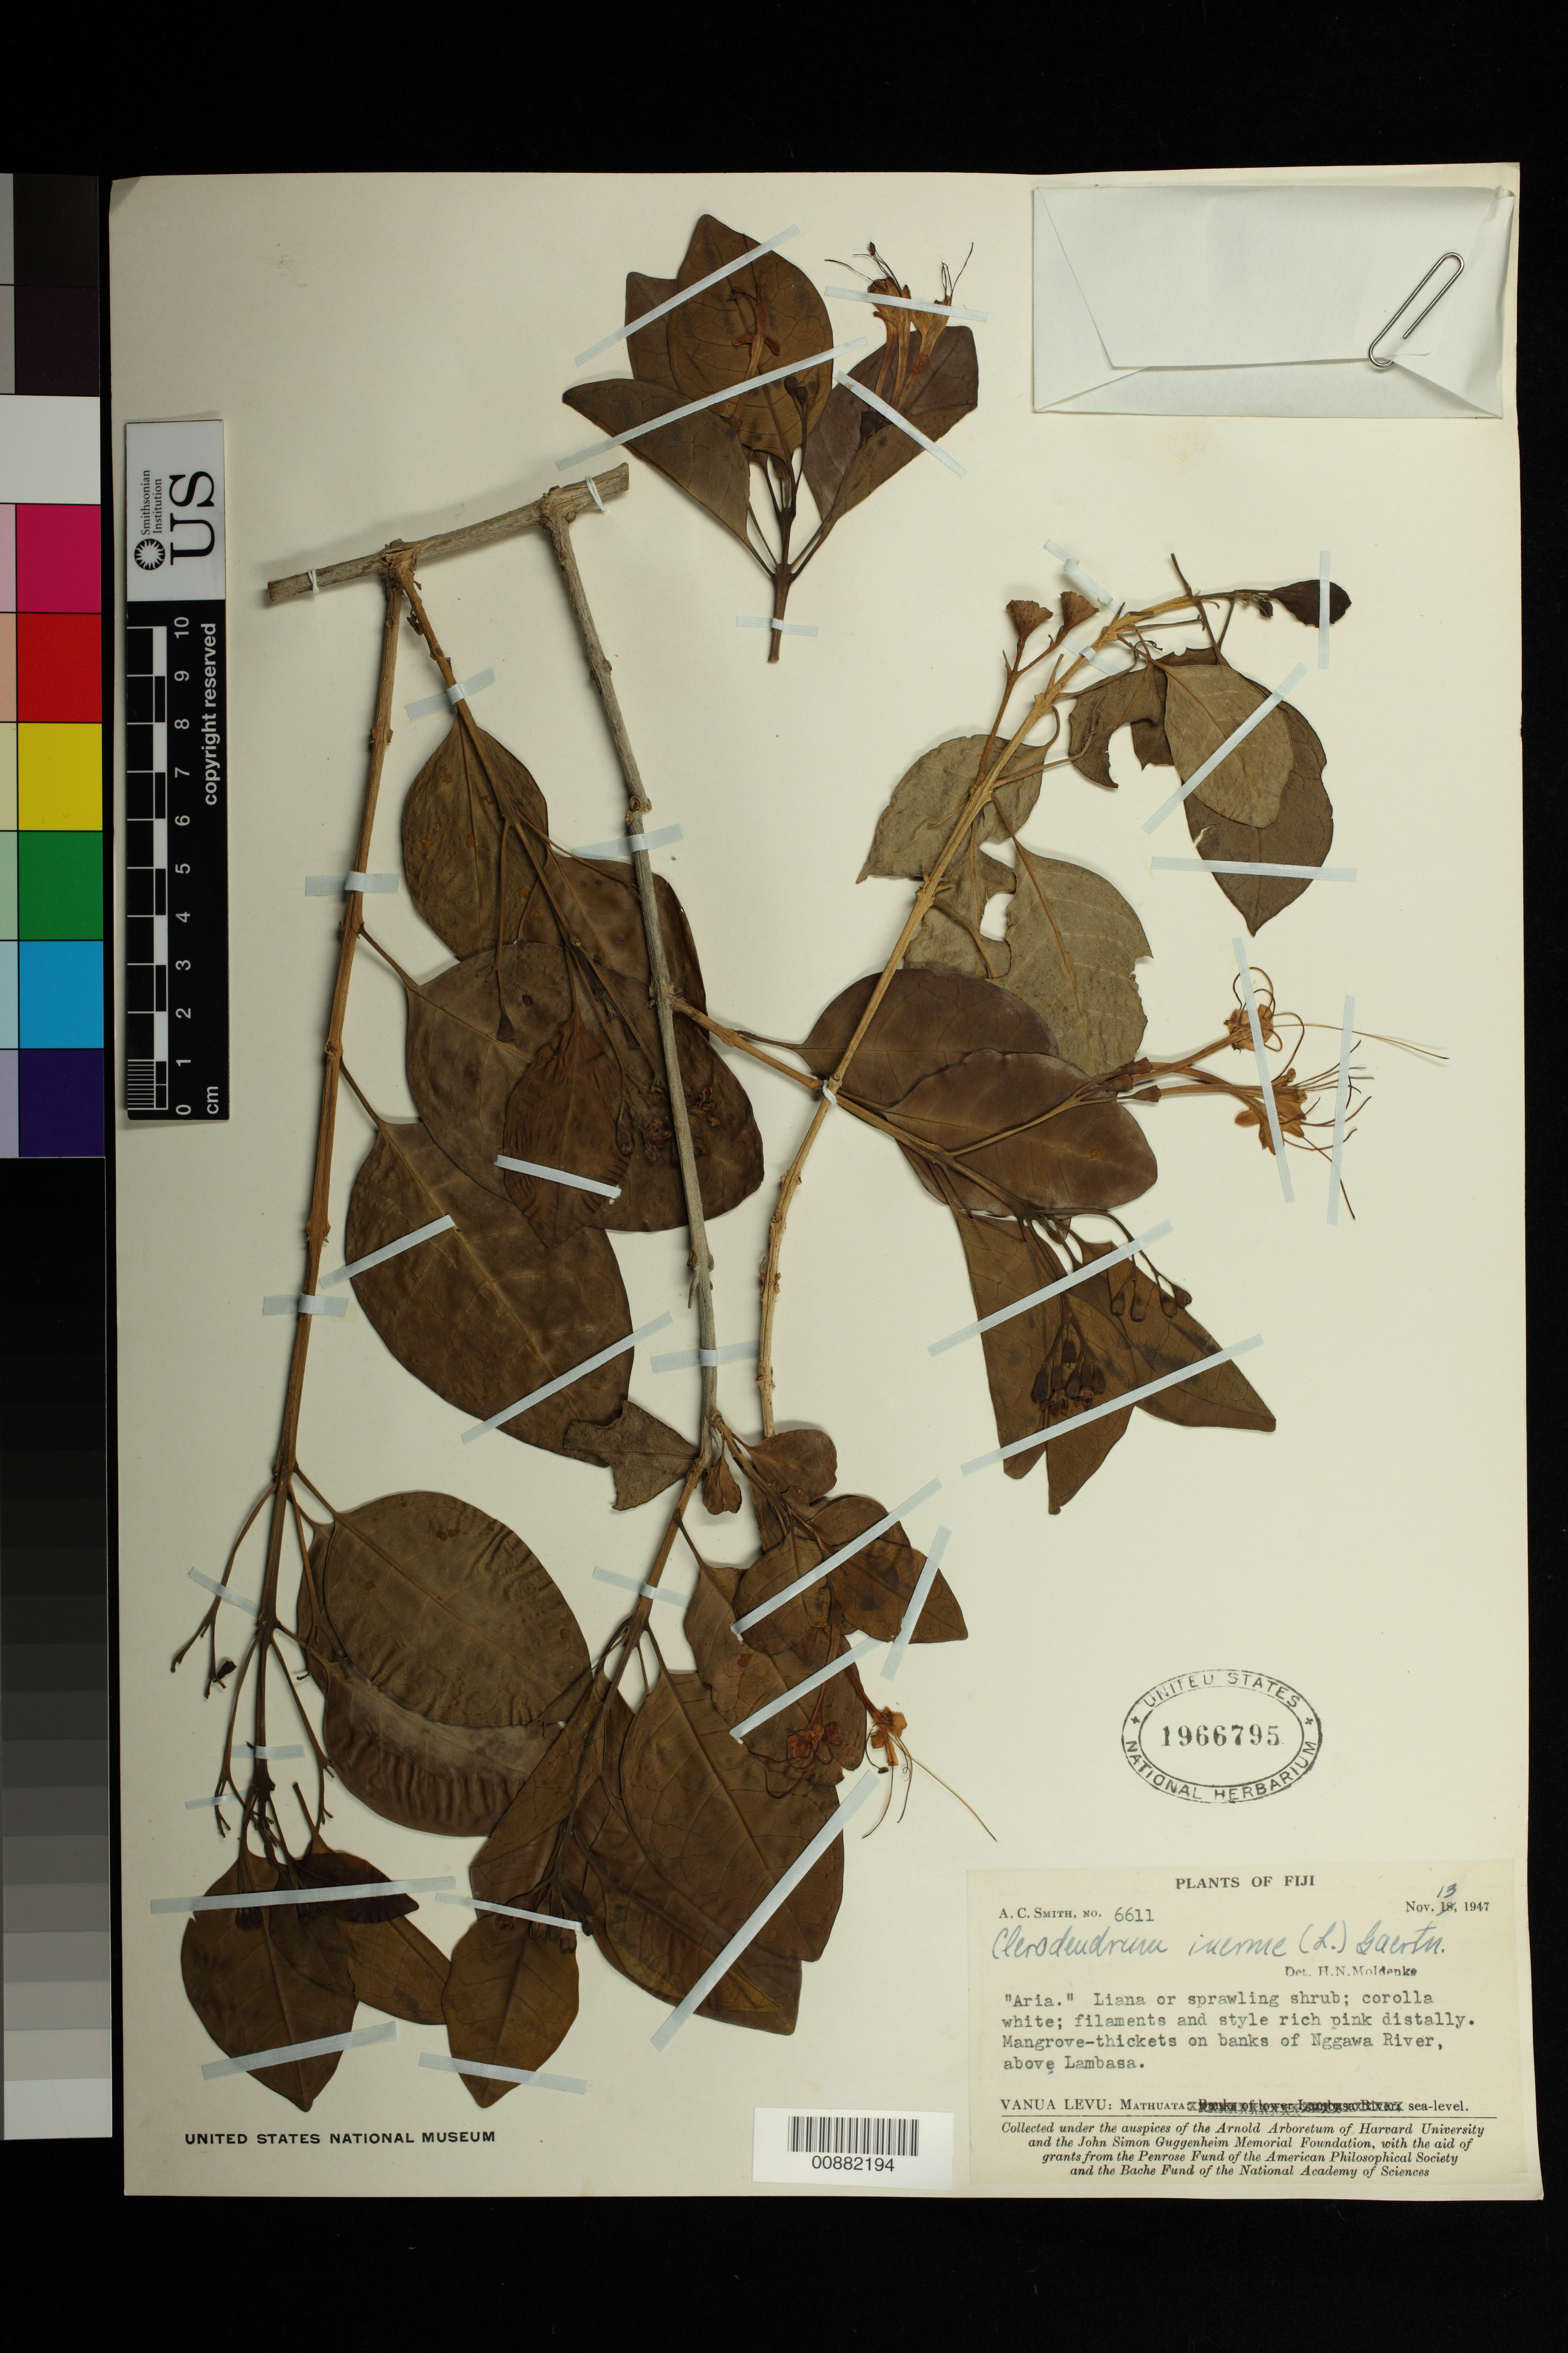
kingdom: Plantae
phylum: Tracheophyta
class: Magnoliopsida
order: Lamiales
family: Lamiaceae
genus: Clerodendrum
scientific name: Clerodendrum inerme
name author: (L.) Gaertn.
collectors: C. A. Smith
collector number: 6611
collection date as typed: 13 Nov 1947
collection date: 1947-11-13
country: Fiji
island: Vanua Levu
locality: On banks of Nggawa River, above Lambasa.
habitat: Mangrove-thickets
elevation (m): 0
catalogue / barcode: US 1966795